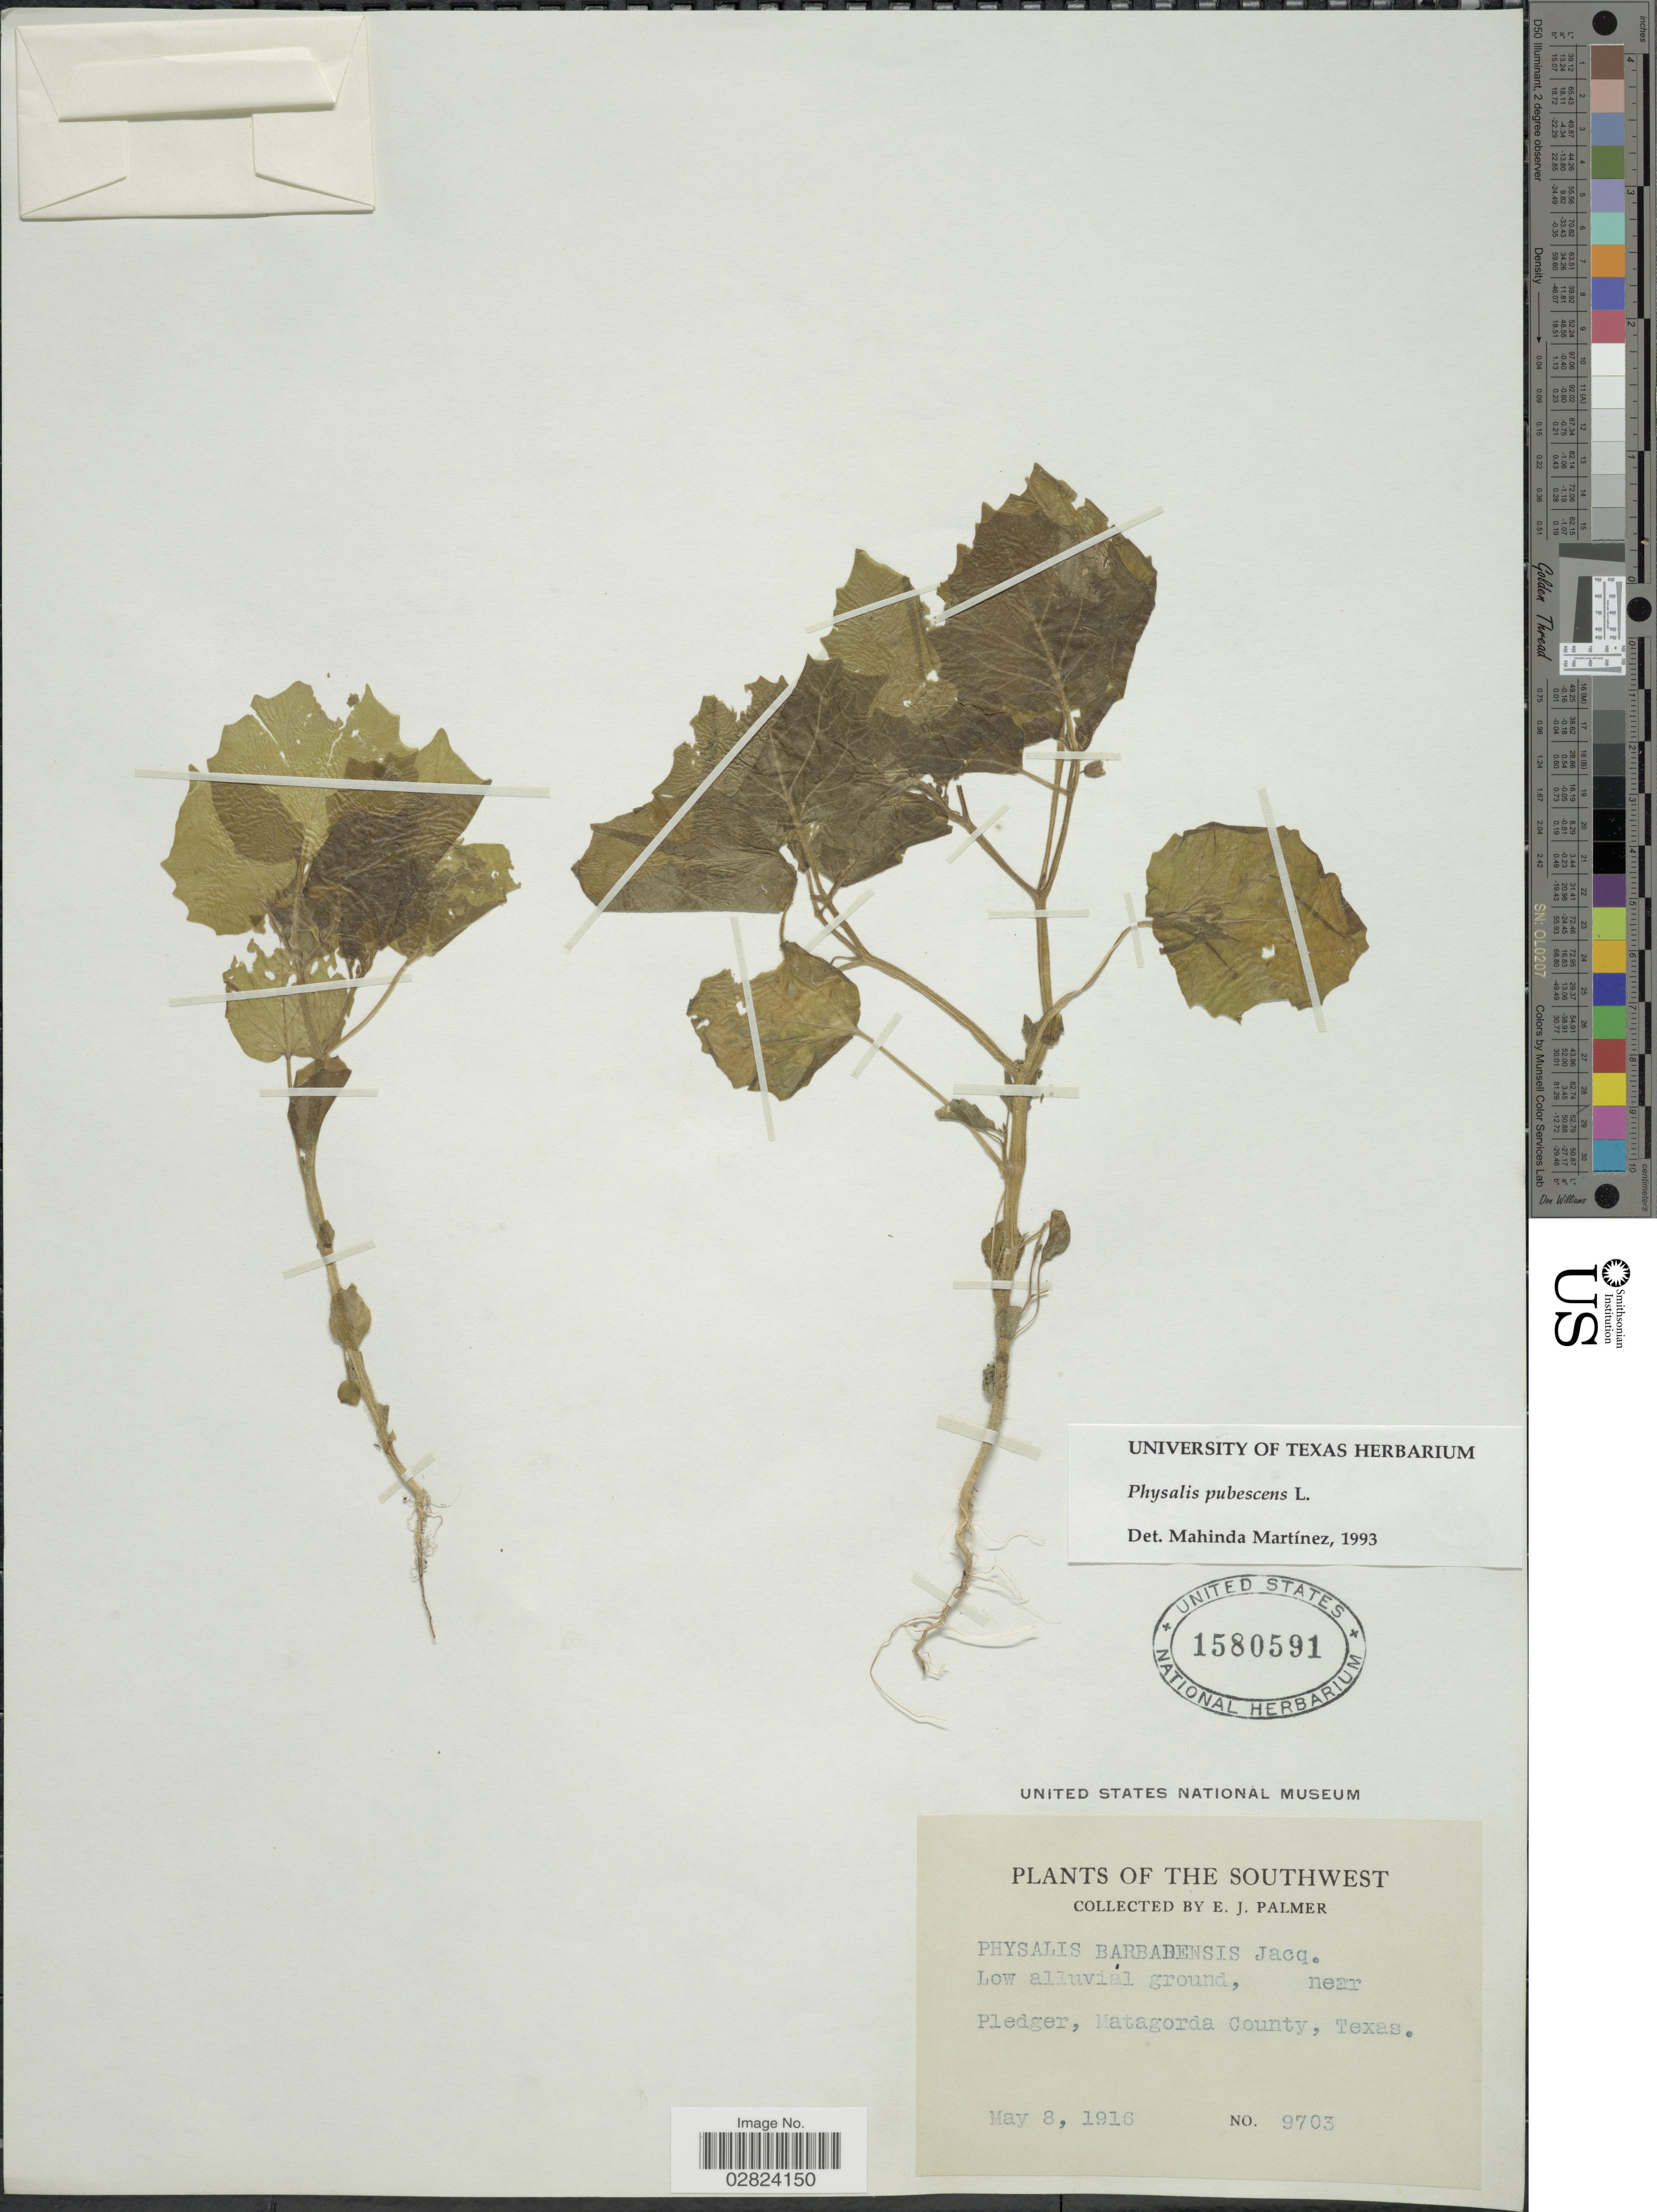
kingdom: Plantae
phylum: Tracheophyta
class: Magnoliopsida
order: Solanales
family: Solanaceae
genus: Physalis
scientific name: Physalis pubescens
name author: L.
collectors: E. J. Palmer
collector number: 9703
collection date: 1916-05-08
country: United States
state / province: Texas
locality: The Southwest. Near Pledger, Matagorda County.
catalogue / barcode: US 1580591